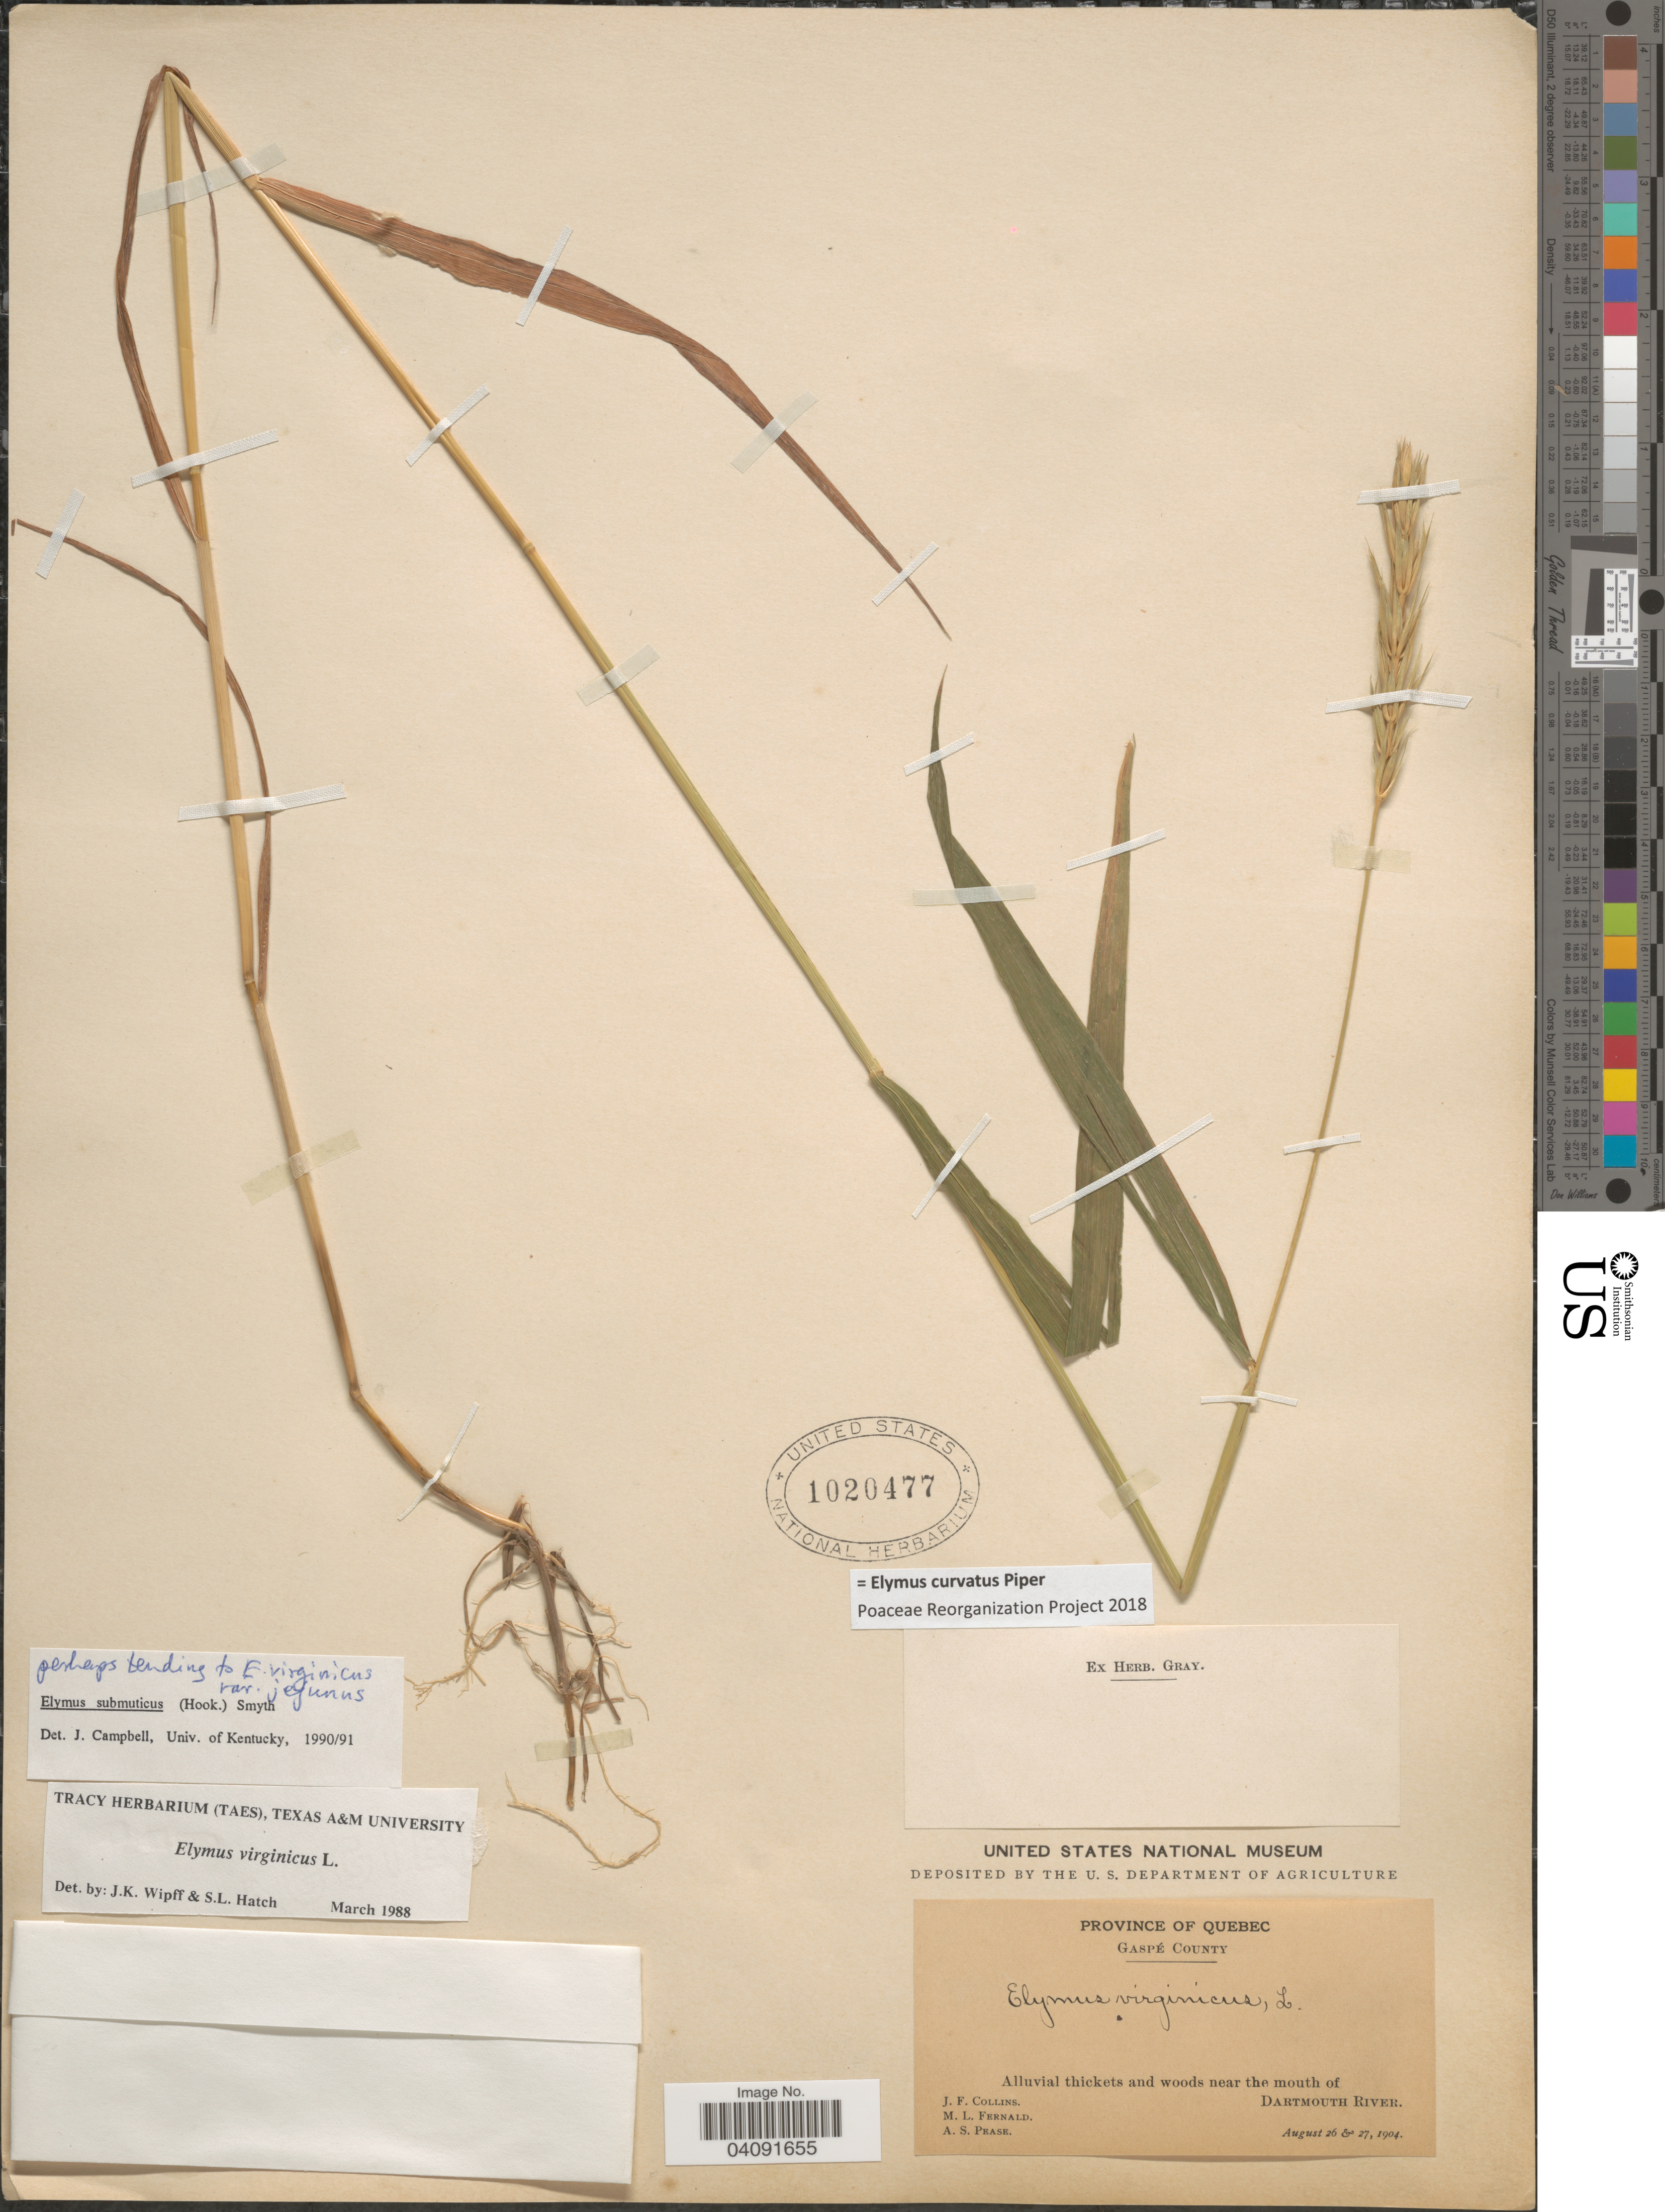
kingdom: Plantae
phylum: Tracheophyta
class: Liliopsida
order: Poales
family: Poaceae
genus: Elymus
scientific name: Elymus curvatus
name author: Piper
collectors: J. Collins, M. L. Fernald & A. S. Pease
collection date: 1904-08-26/1904-08-27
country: Canada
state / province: Quebec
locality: Gaspé County. Alluvial thickets and woods near the mouth of Dartmouth River.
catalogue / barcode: US 1020477